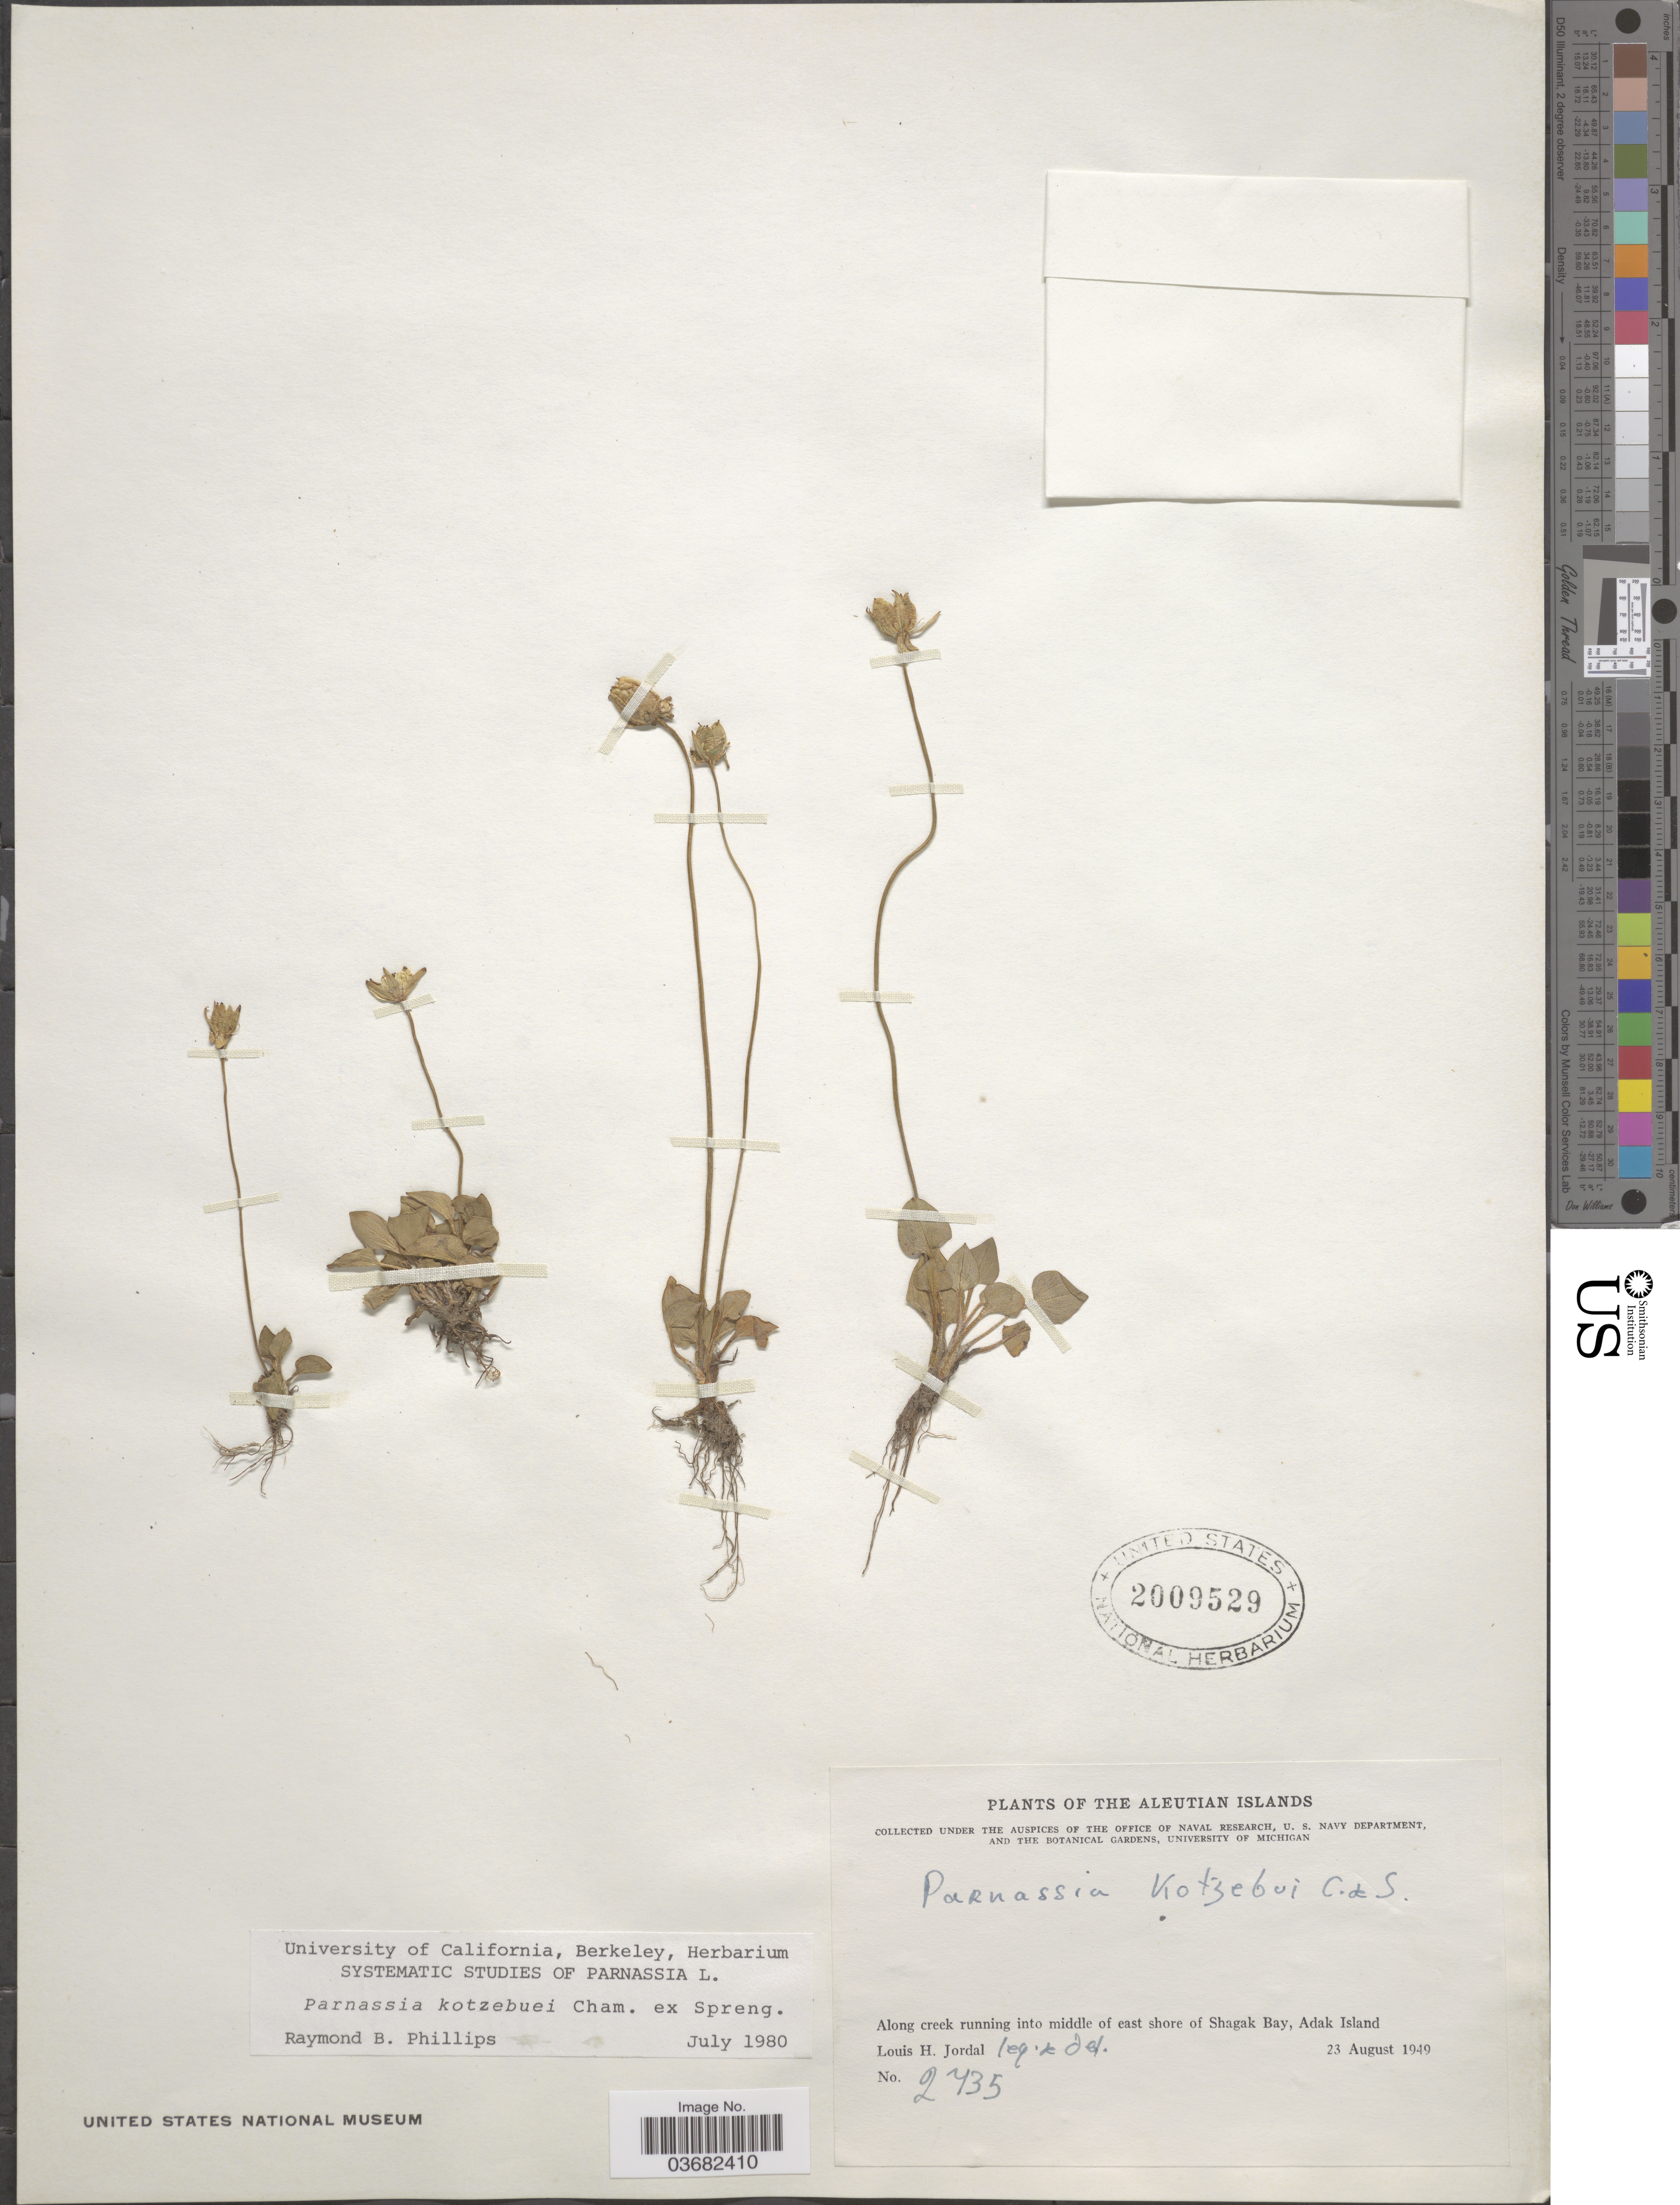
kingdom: Plantae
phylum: Tracheophyta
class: Magnoliopsida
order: Celastrales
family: Parnassiaceae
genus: Parnassia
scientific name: Parnassia kotzebuei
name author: Cham. ex Spreng.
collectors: L. Jordal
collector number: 2435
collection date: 1949-08-23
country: United States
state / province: Alaska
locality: Aleutian Islands. Along creek running into middle of east shore of Shagak Bay, Adak Island.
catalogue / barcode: US 2009529